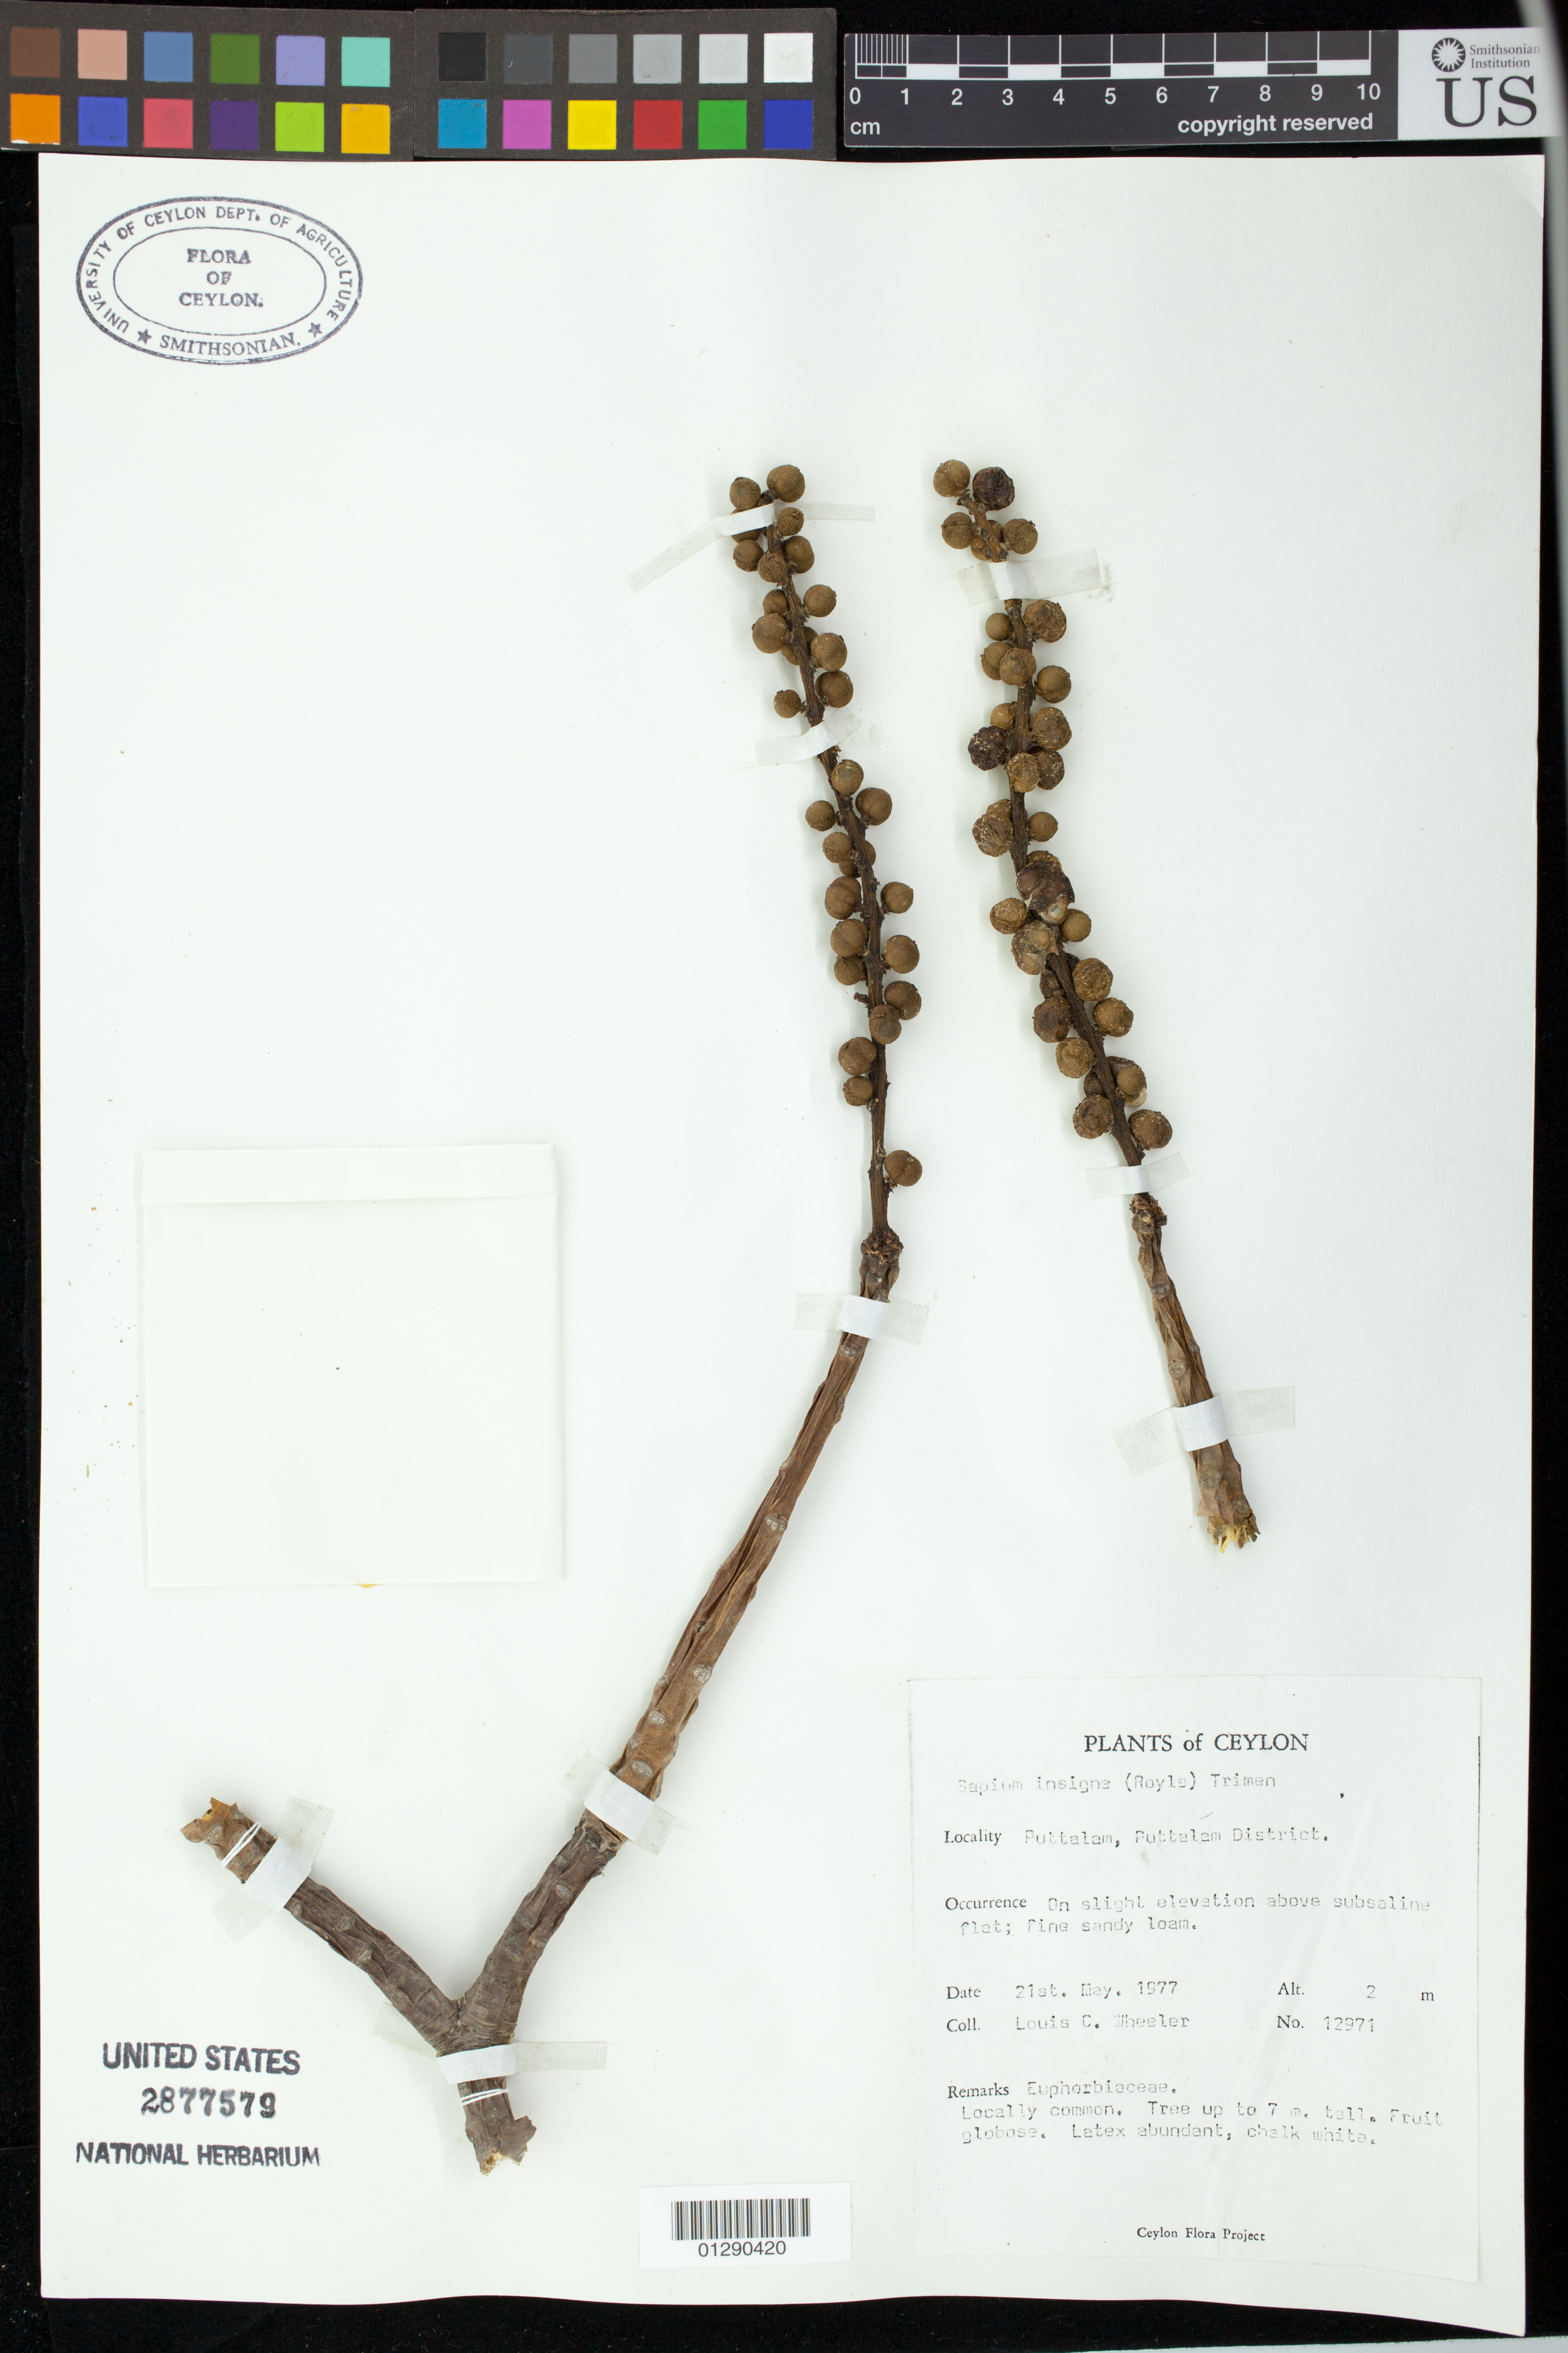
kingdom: Plantae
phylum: Tracheophyta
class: Magnoliopsida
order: Malpighiales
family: Euphorbiaceae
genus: Sapium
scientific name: Sapium insigne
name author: (Royle) Benth. & Hook. f.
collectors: L. C. Wheeler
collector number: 12971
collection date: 1977-05-21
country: Sri Lanka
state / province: North Western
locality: Puttalam District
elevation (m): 2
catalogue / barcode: US 2877579